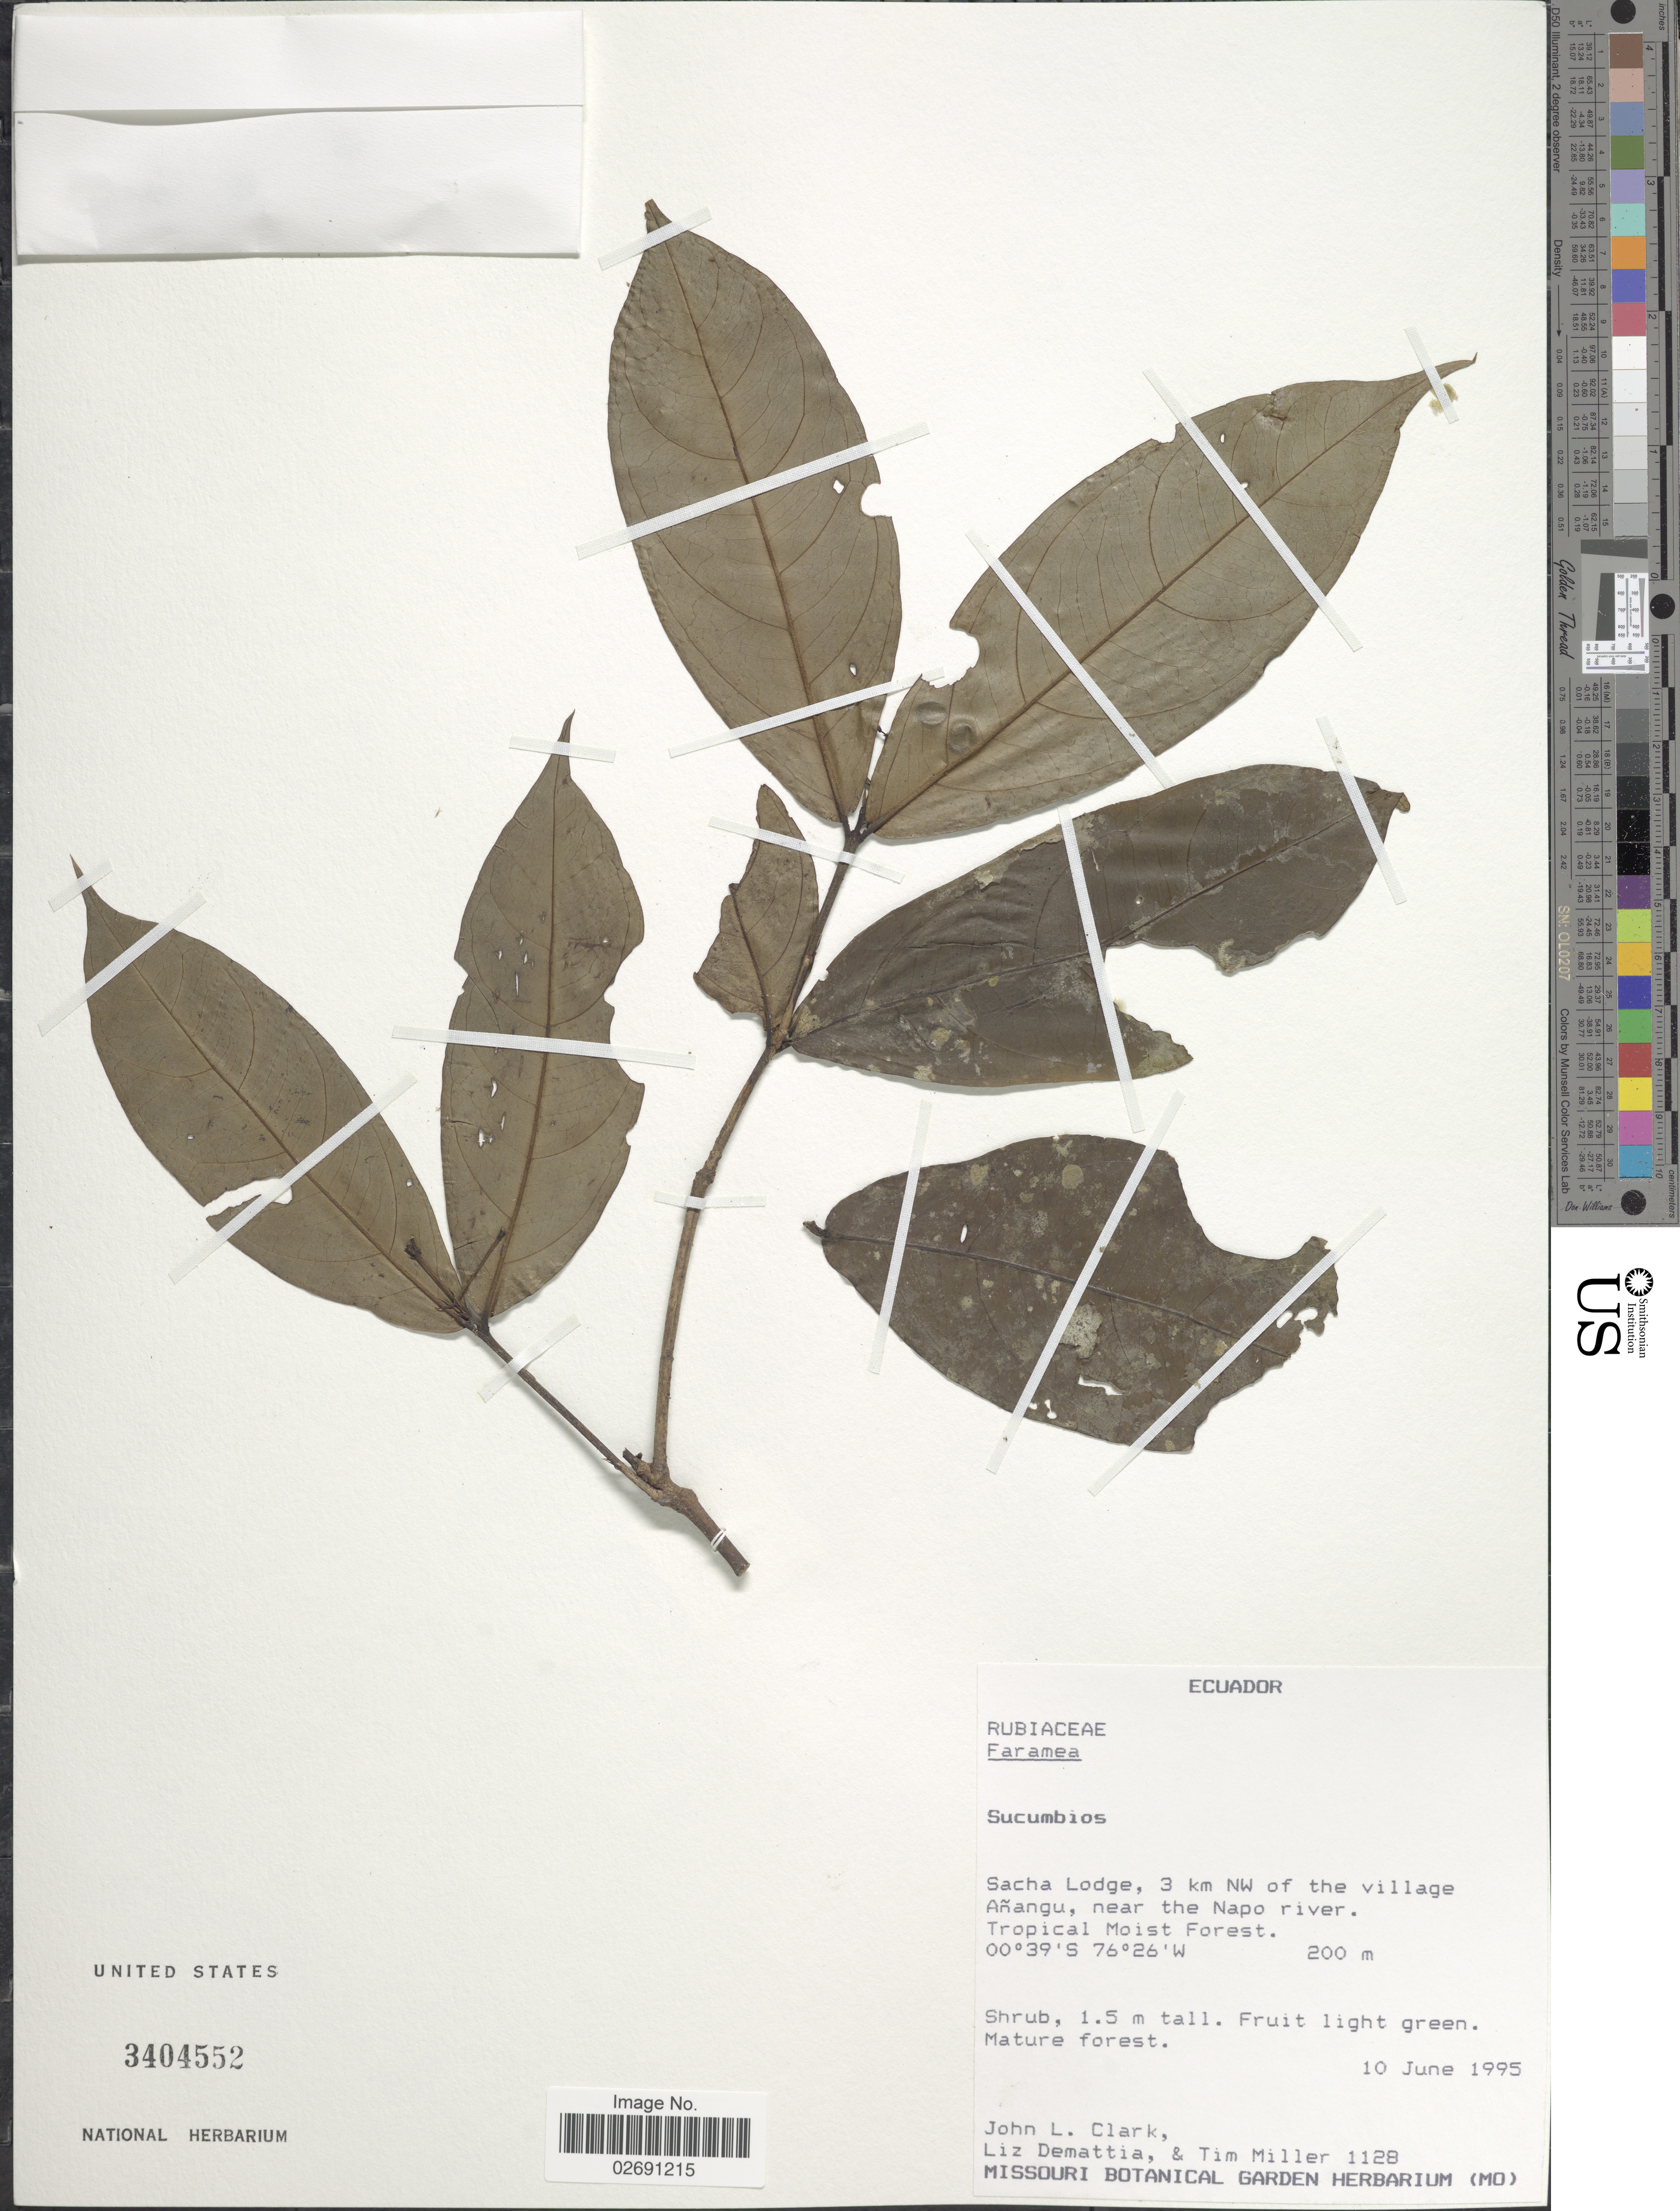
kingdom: Plantae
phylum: Tracheophyta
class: Magnoliopsida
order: Gentianales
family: Rubiaceae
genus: Faramea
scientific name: Faramea sp.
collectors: J. L. Clark, L. Demattia & T. Miller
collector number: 1128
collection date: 1995-06-10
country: Ecuador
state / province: Sucumbíos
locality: Sacha Lodge, 3 km NW of the village Anangu, near the Napo river, Tropical Moist Forest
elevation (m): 200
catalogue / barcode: US 3404552